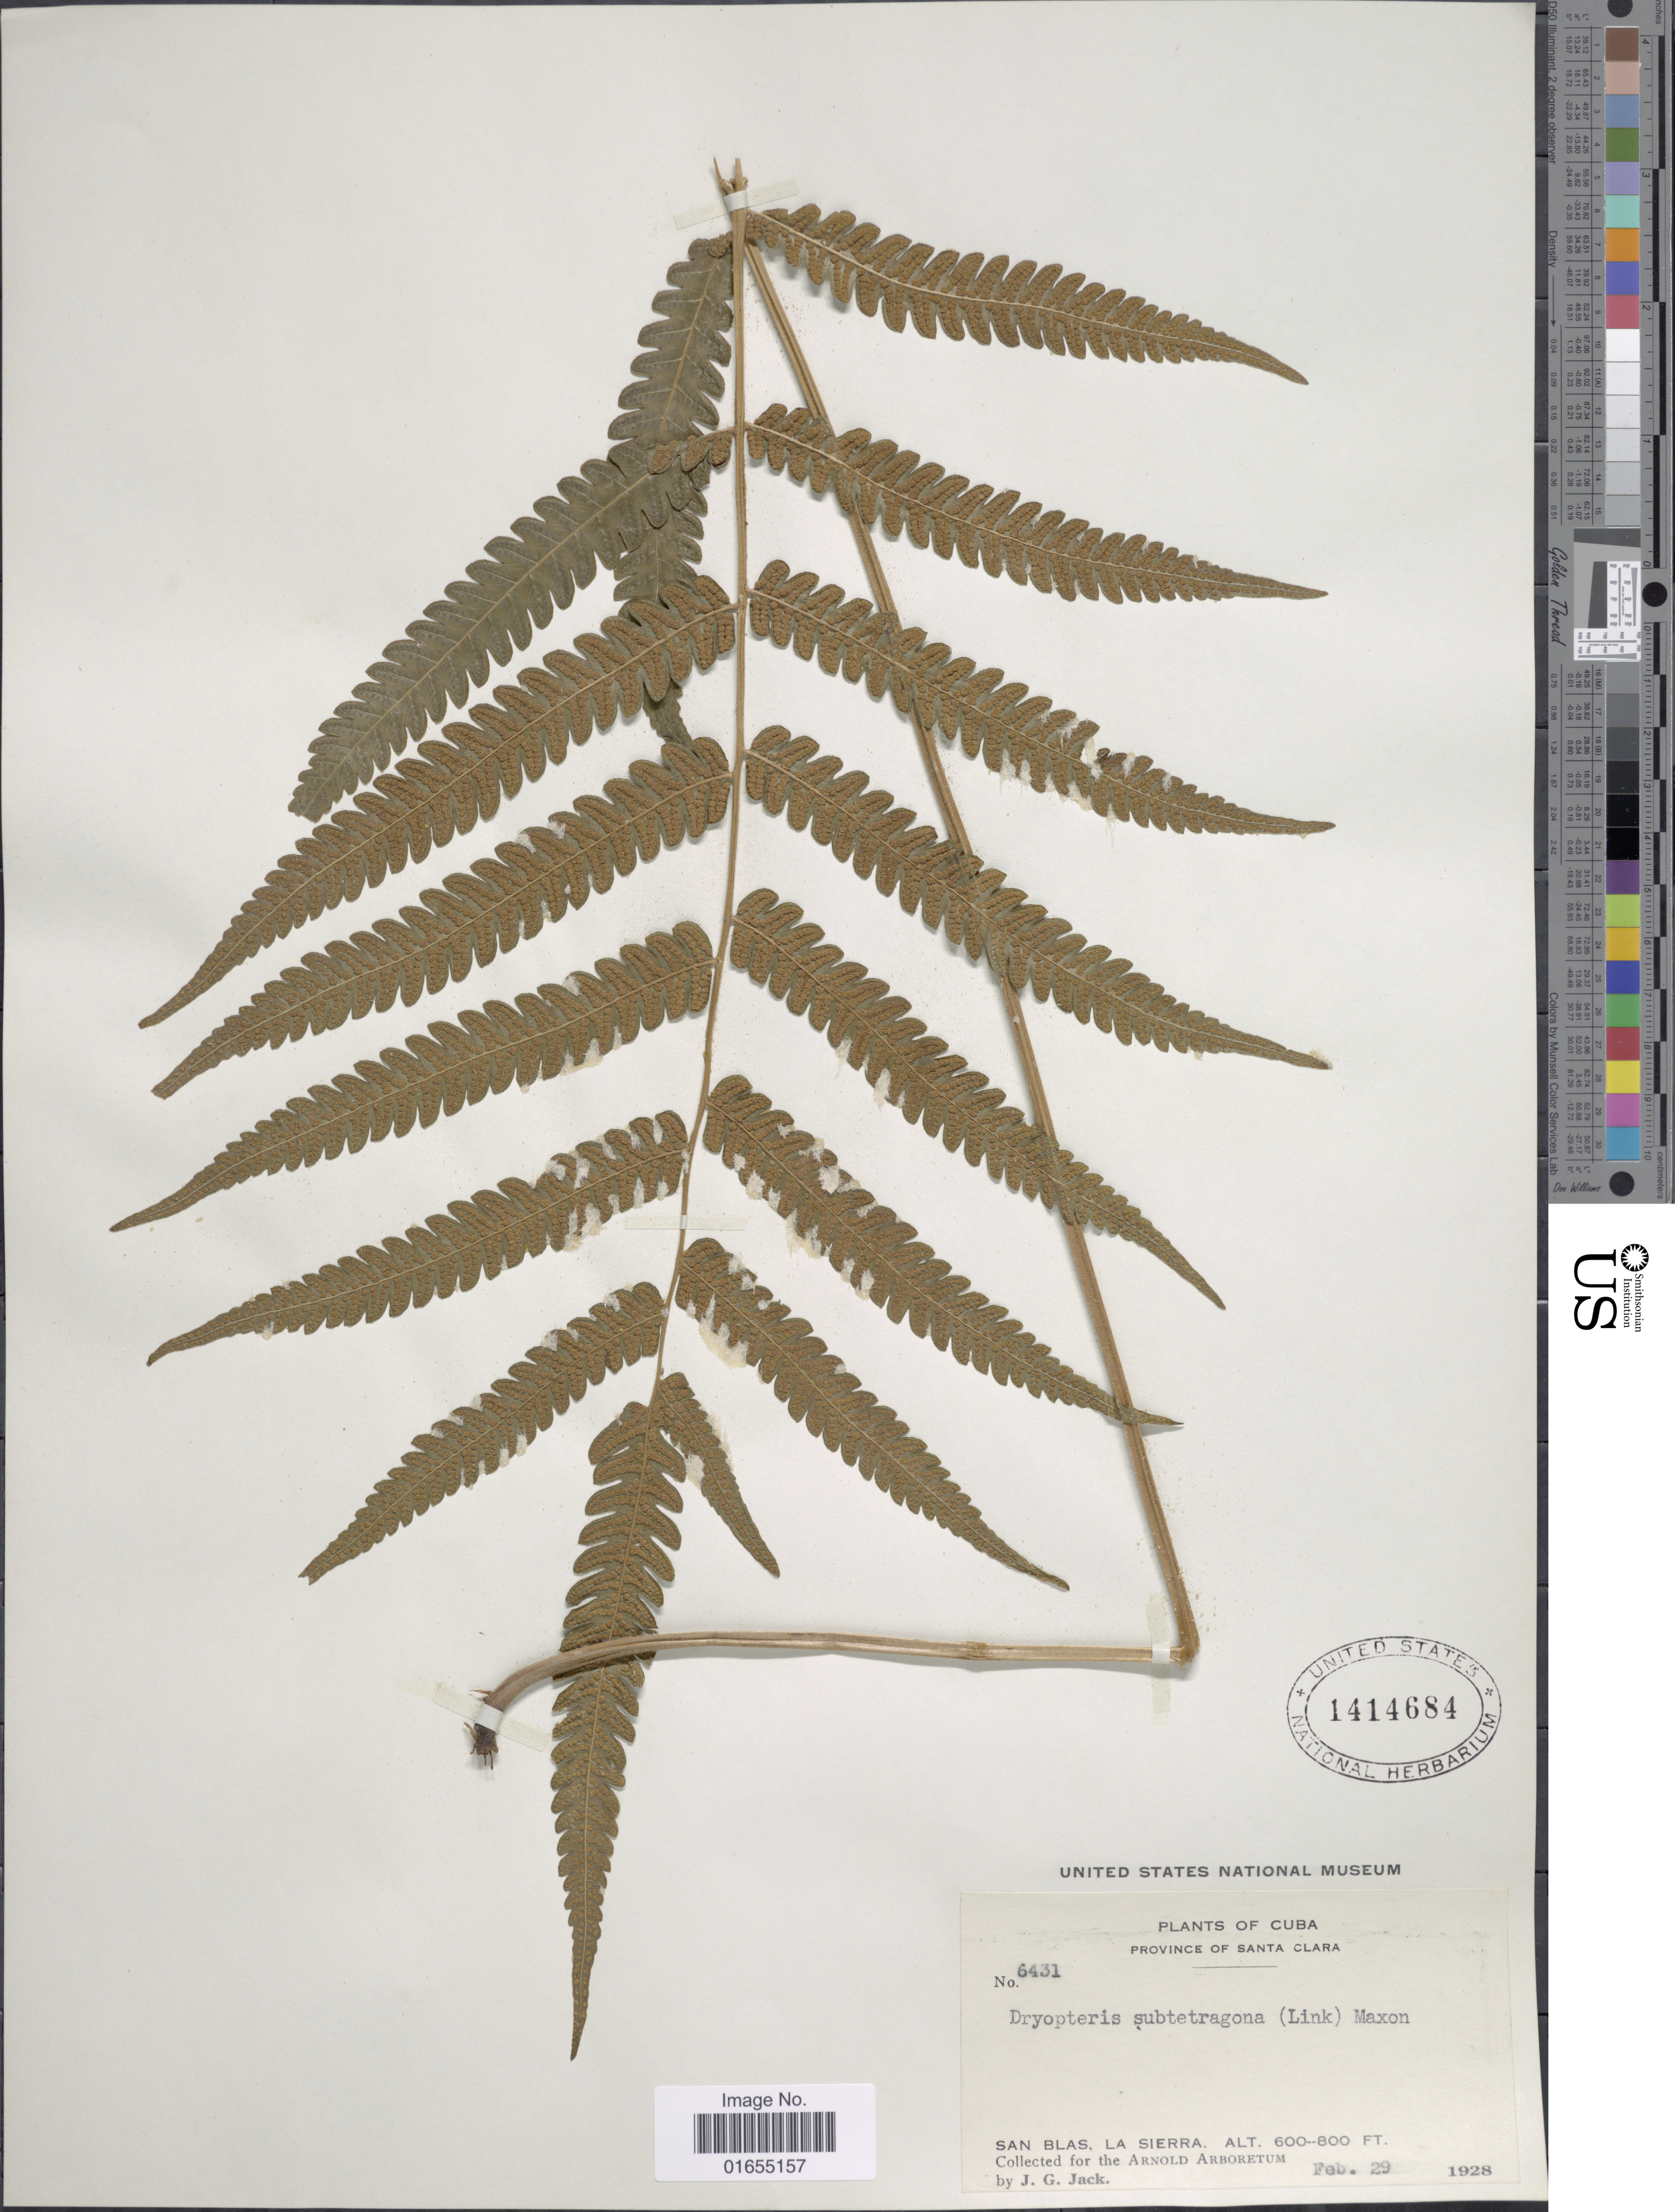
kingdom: Plantae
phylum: Tracheophyta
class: Polypodiopsida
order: Polypodiales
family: Thelypteridaceae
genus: Goniopteris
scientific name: Goniopteris subtetragona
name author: (Link) Vareschi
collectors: J. G. Jack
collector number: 6431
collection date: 1928-02-29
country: Cuba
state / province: Las Villas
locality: Province Santa Clara, San Blas, La Sierra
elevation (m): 183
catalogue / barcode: US 1414684